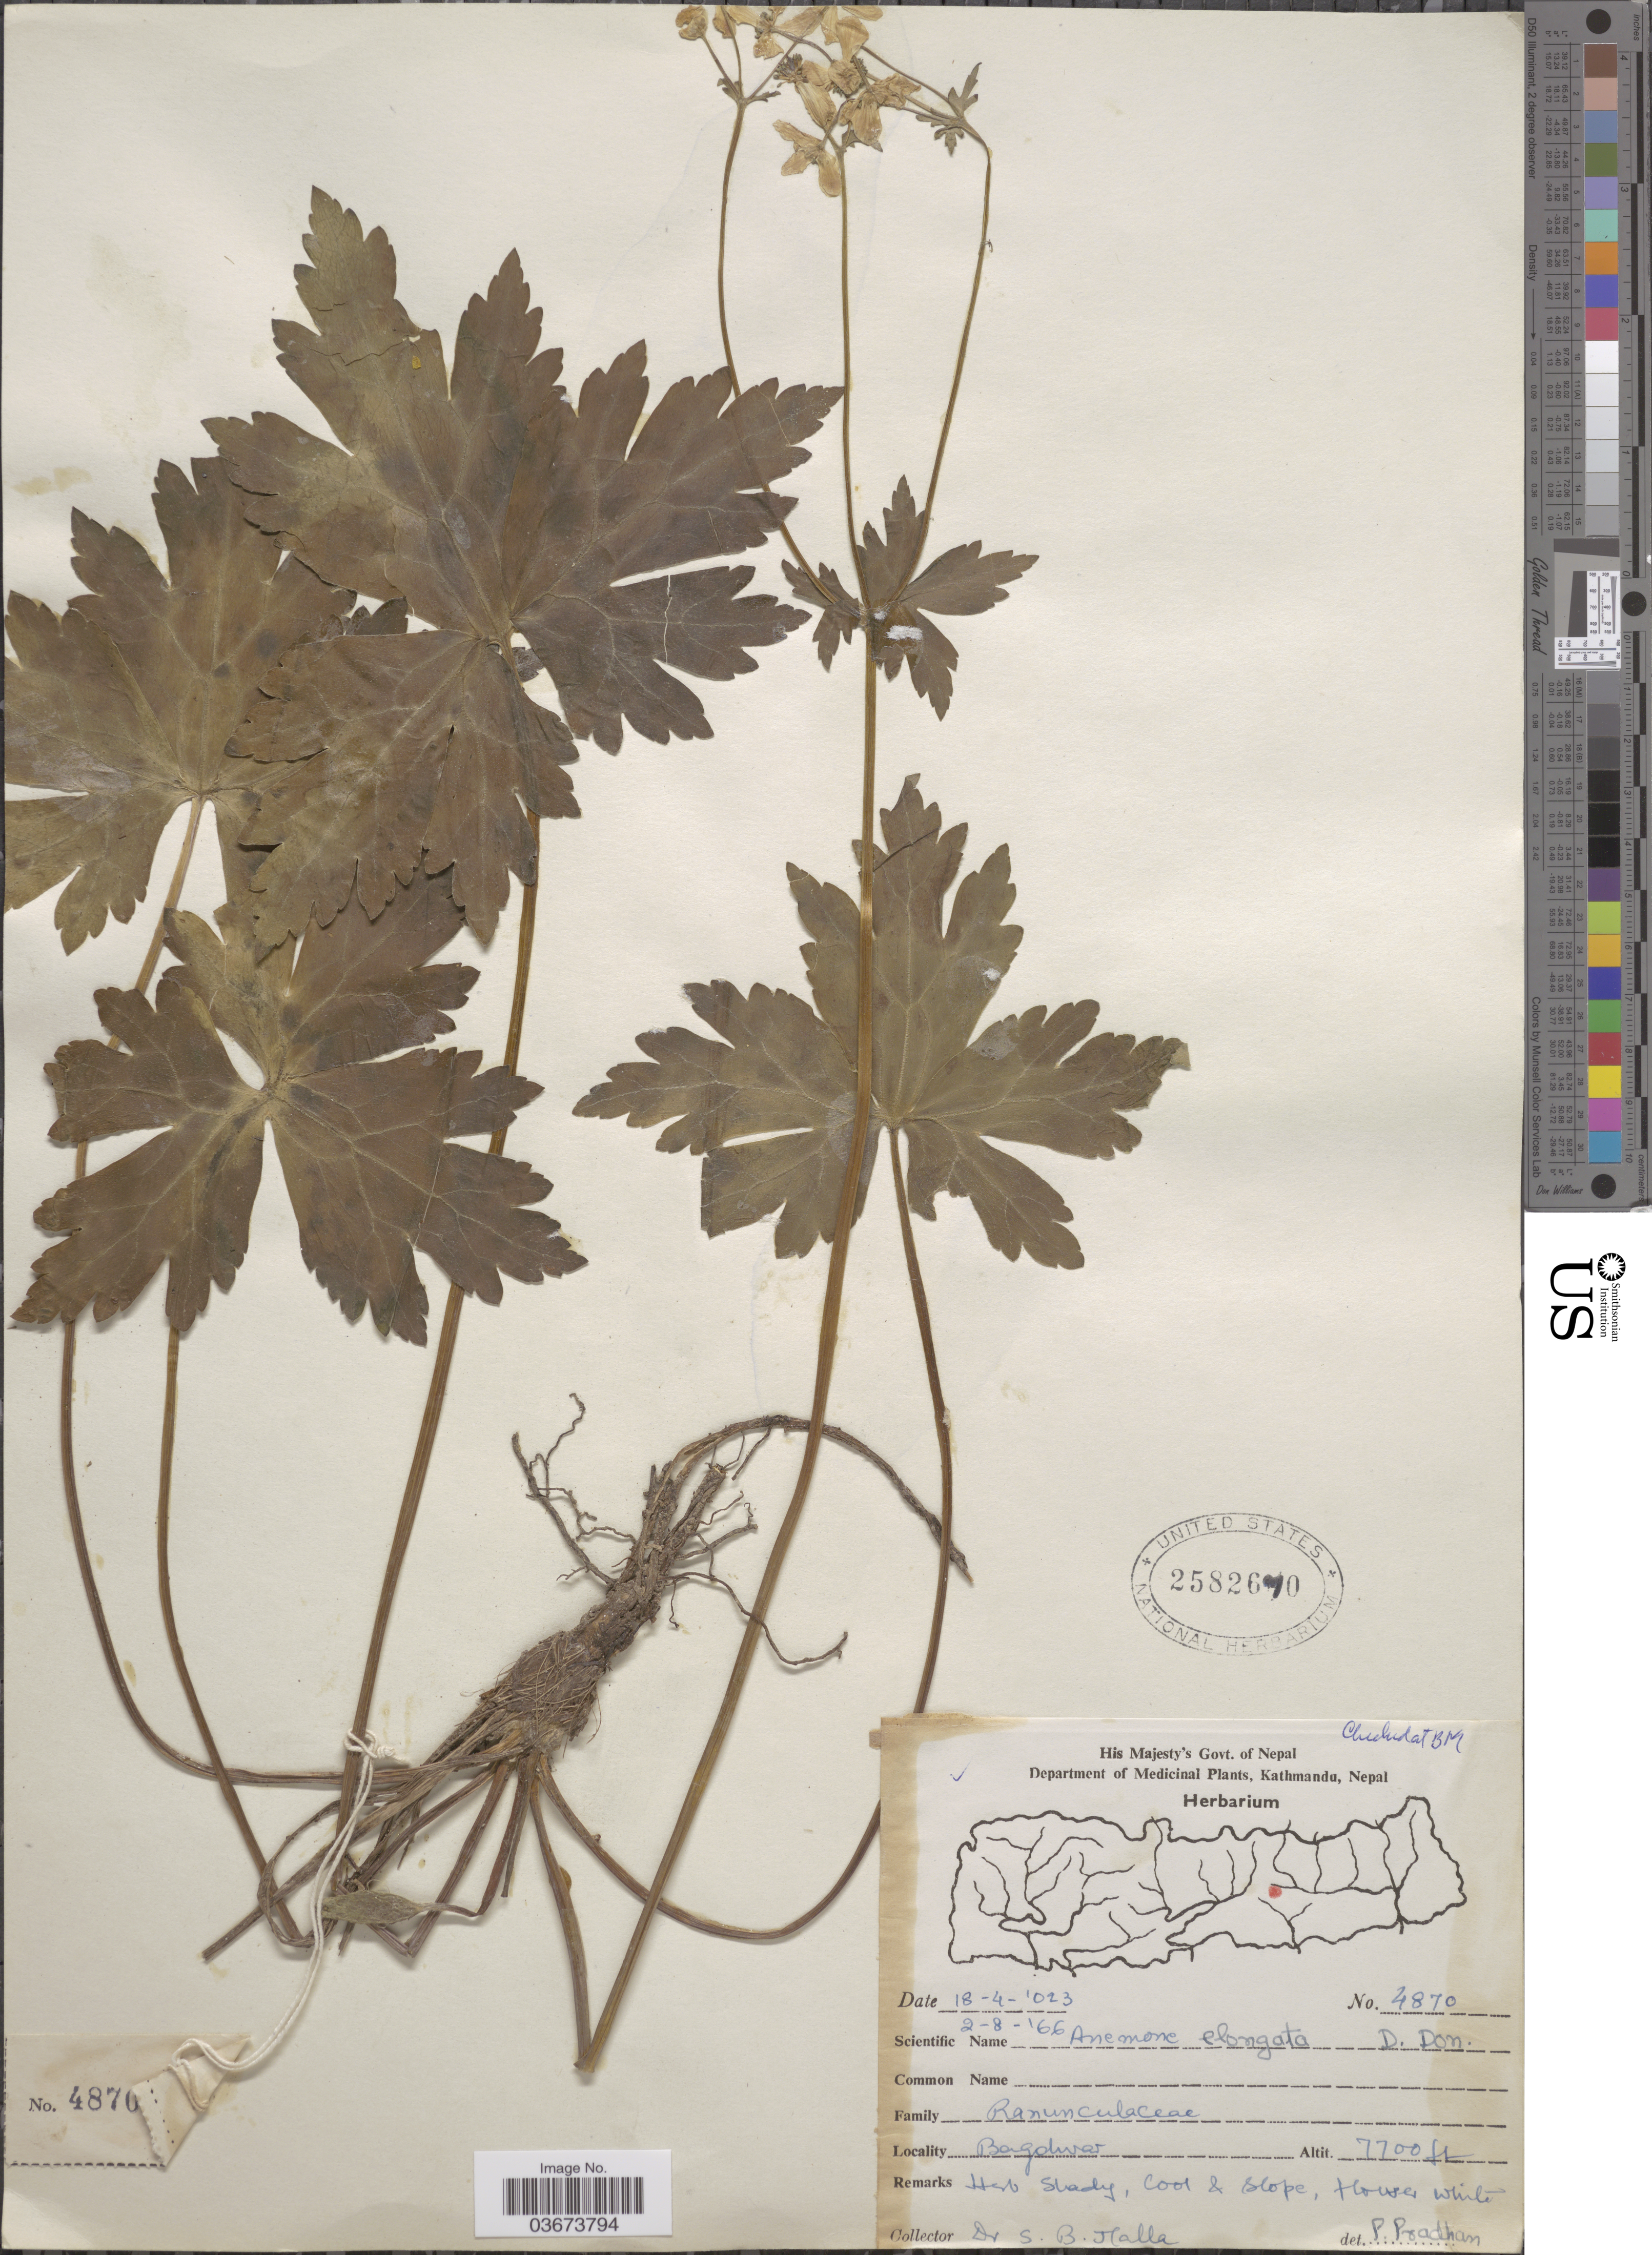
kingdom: Plantae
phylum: Tracheophyta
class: Magnoliopsida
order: Ranunculales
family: Ranunculaceae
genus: Anemone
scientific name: Anemone elongata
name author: D. Don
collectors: S. Malla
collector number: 4870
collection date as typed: Transcribed d/m/y: 2/8/66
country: Nepal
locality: Bagdwar.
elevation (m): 2347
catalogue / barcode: US 2582670